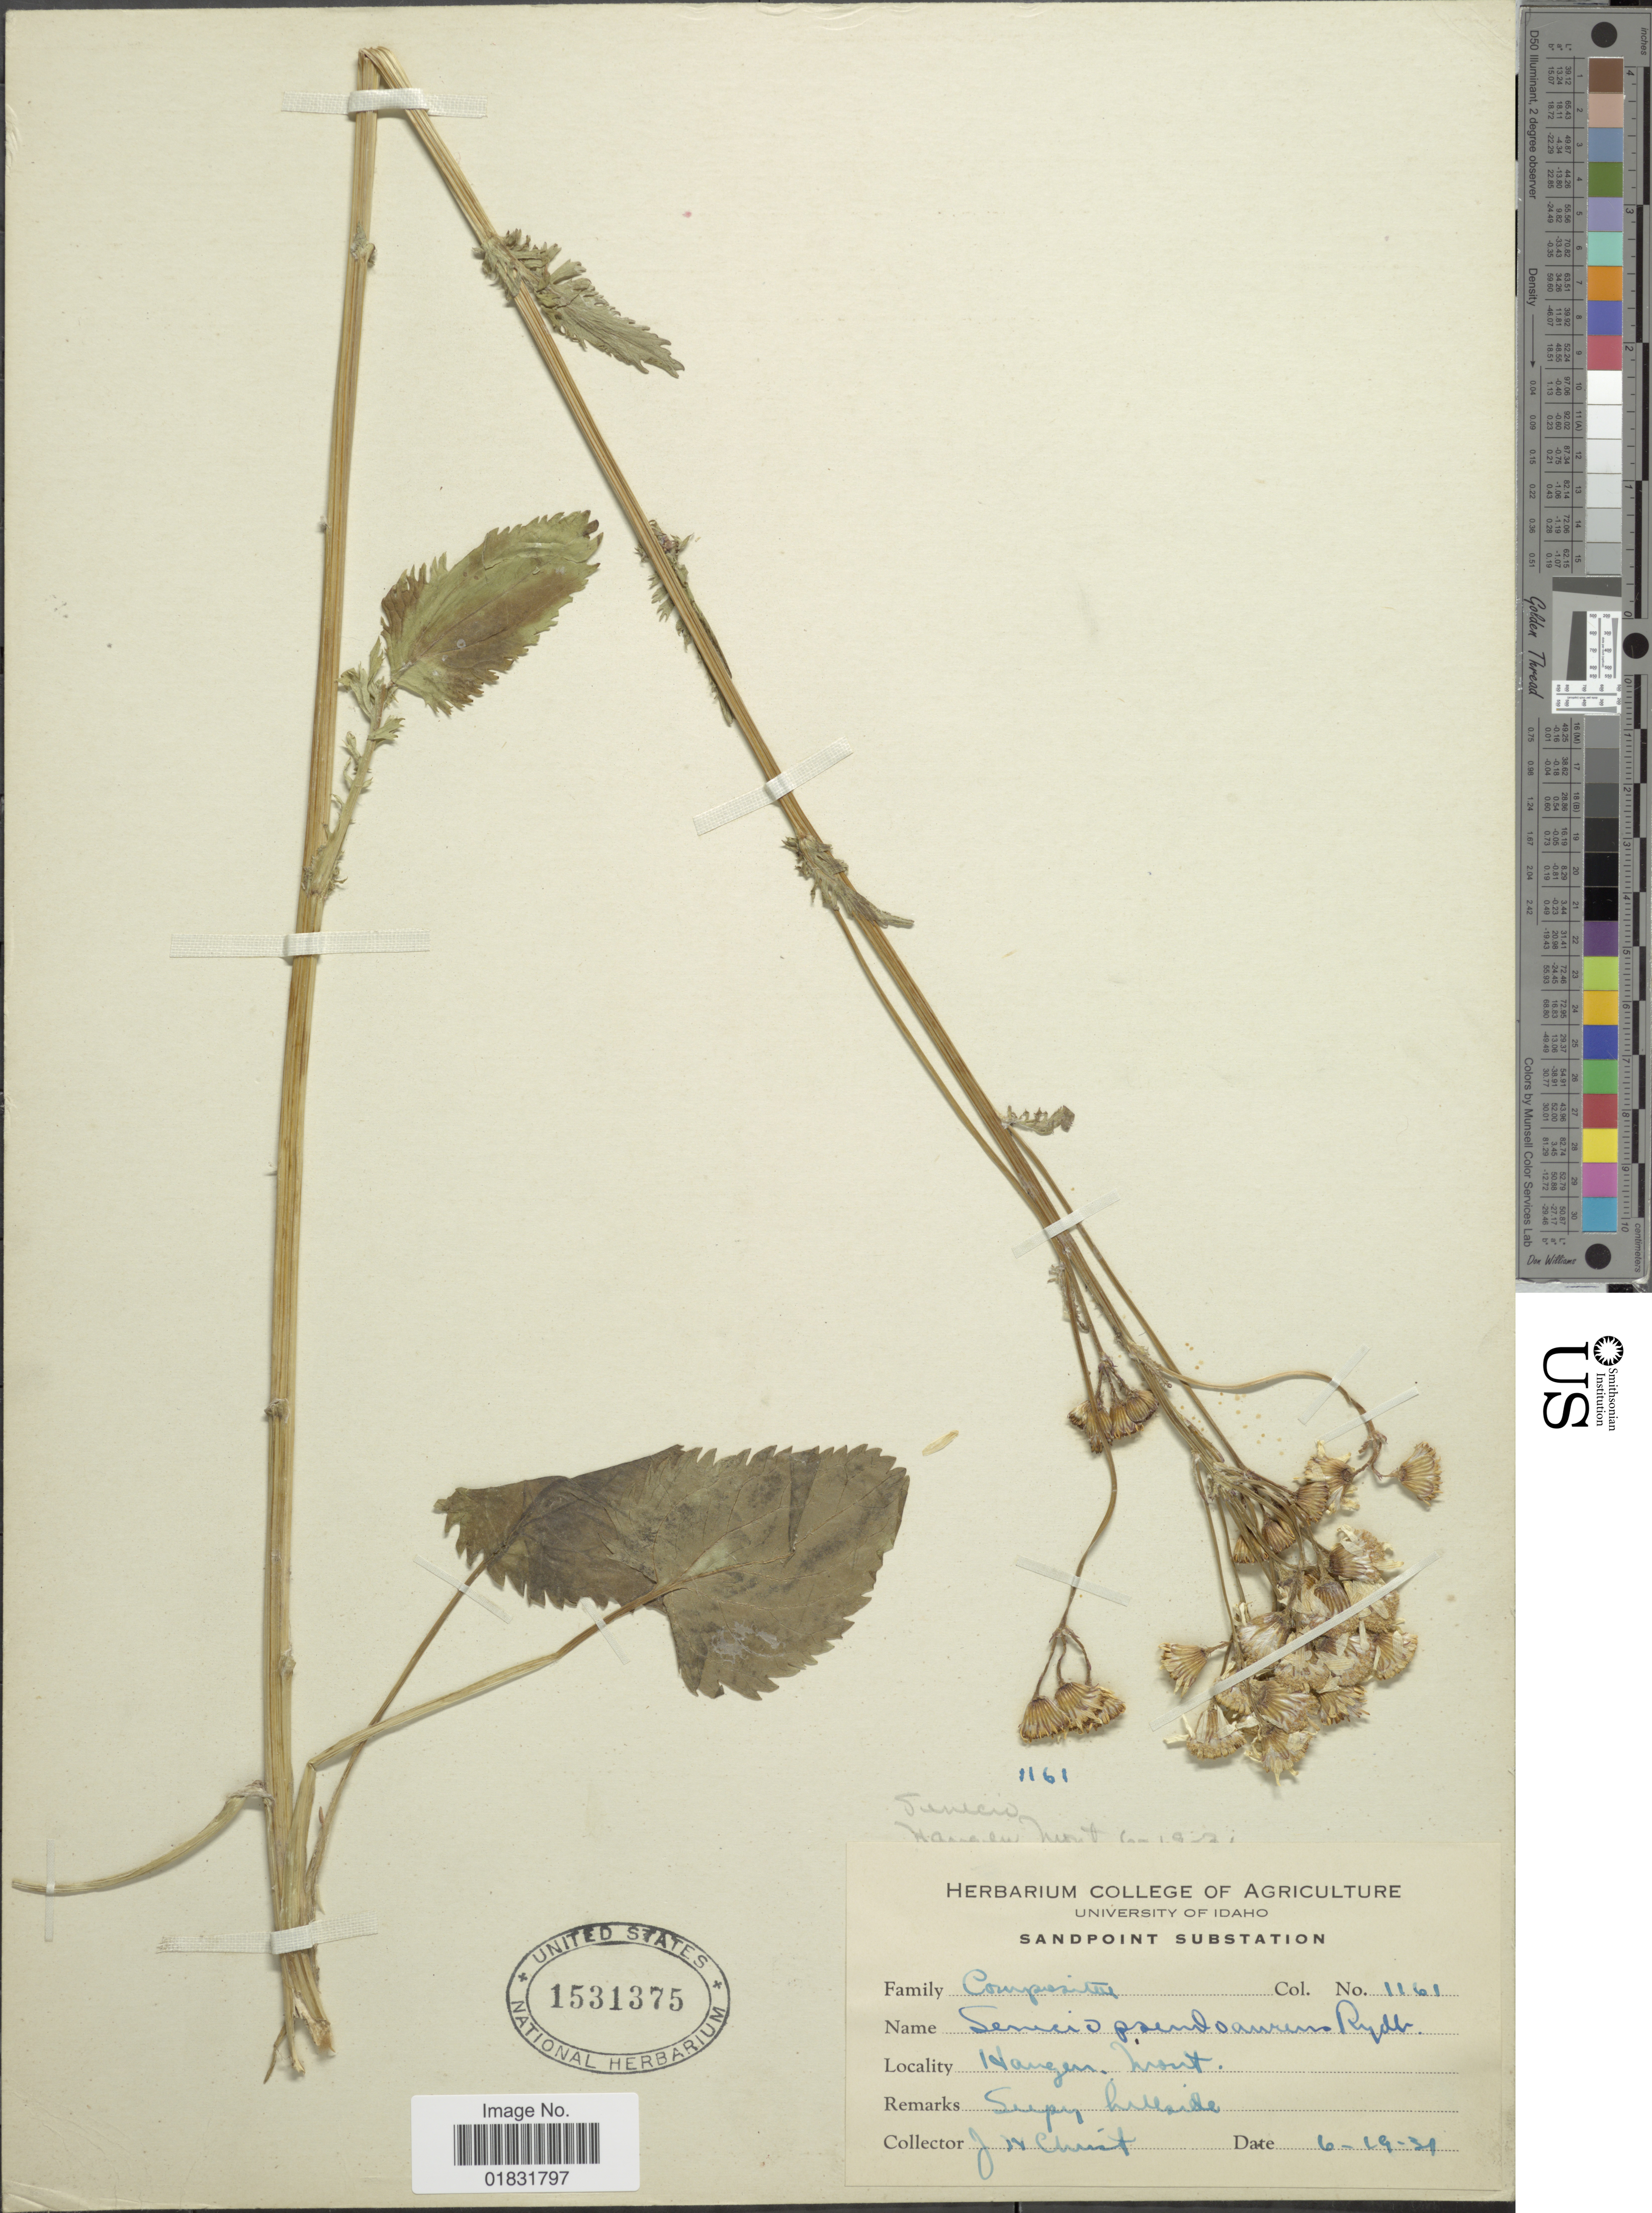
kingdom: Plantae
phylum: Tracheophyta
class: Magnoliopsida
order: Asterales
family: Asteraceae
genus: Packera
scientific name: Packera pseudaurea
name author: (Rydb.) W.A. Weber & Á. Löve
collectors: J. H. Christ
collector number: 1161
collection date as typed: Transcribed d/m/y: 19/6/31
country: United States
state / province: Montana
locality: Hangen, Suply hillside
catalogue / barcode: US 1531375